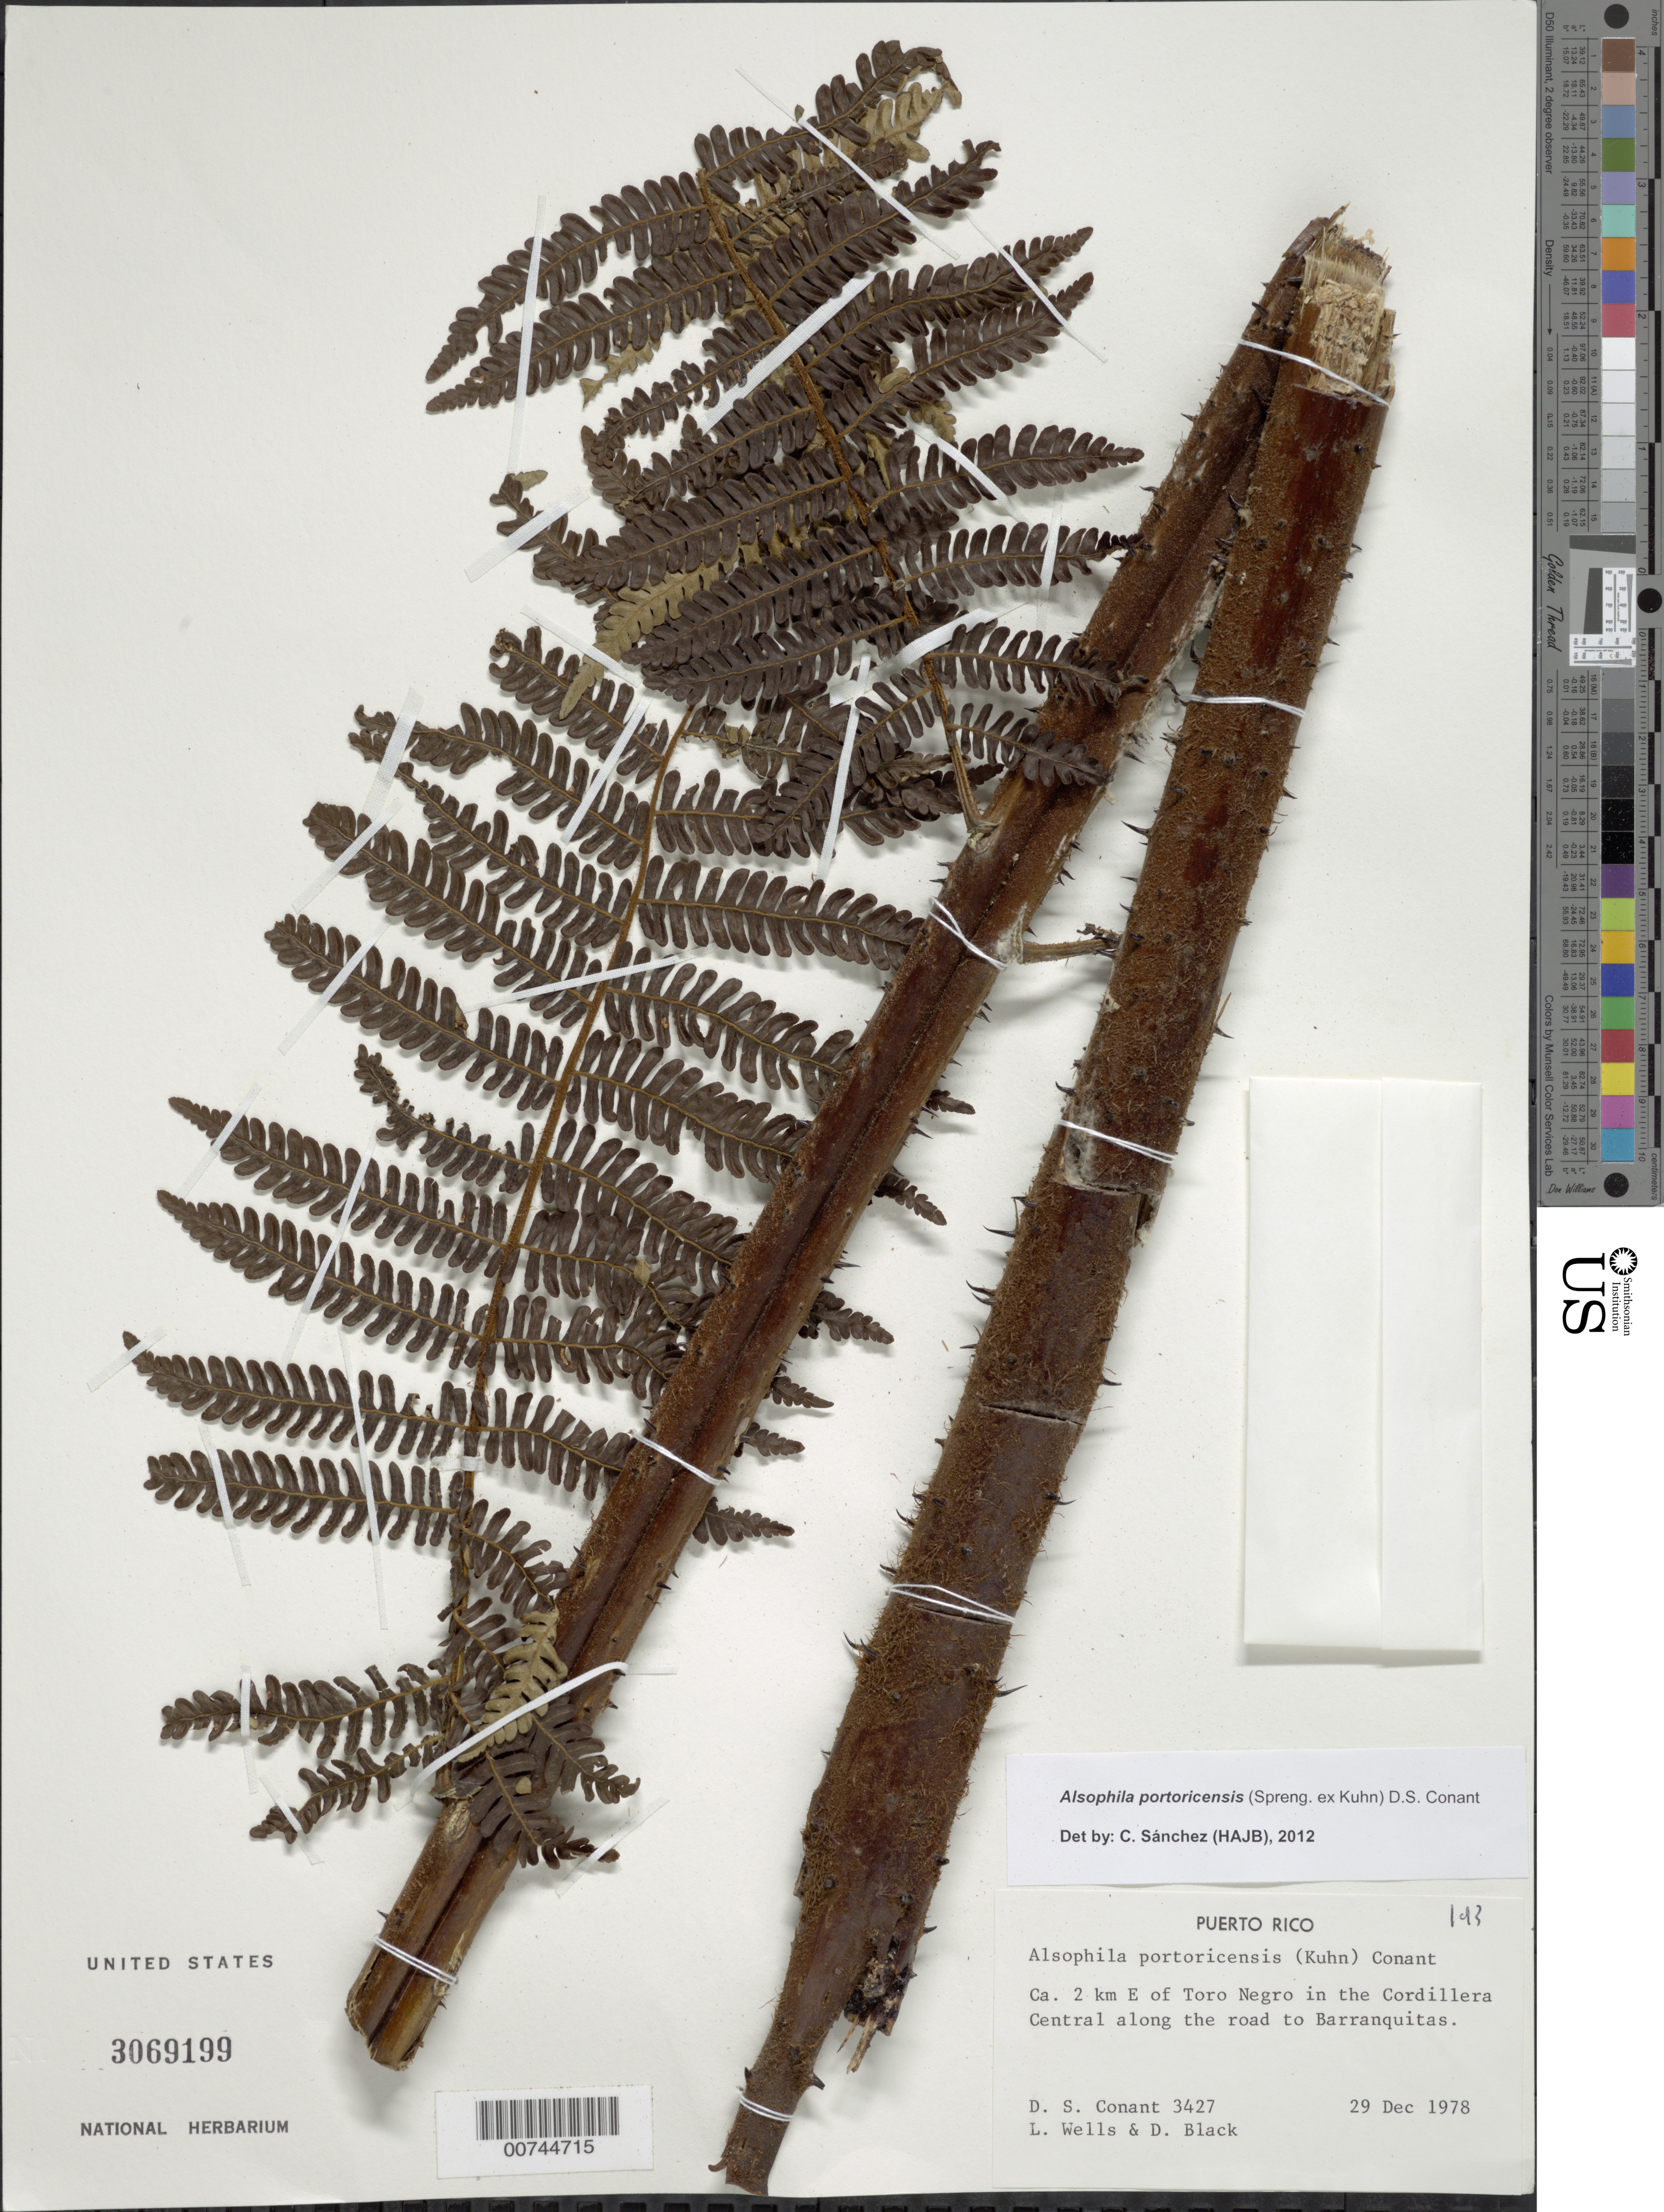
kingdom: Plantae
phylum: Tracheophyta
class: Polypodiopsida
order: Cyatheales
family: Cyatheaceae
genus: Alsophila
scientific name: Alsophila portoricensis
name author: (Spreng. ex Kuhn) D.S. Conant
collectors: D. S. Conant, L. Wells & D. Black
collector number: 3427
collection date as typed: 29 Dec 1978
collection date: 1978-12-29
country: Puerto Rico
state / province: Villalba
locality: Ca. 2 km E of Toro Negro in The Cordillera Central along the road to Barranquitas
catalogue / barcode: US 3069199